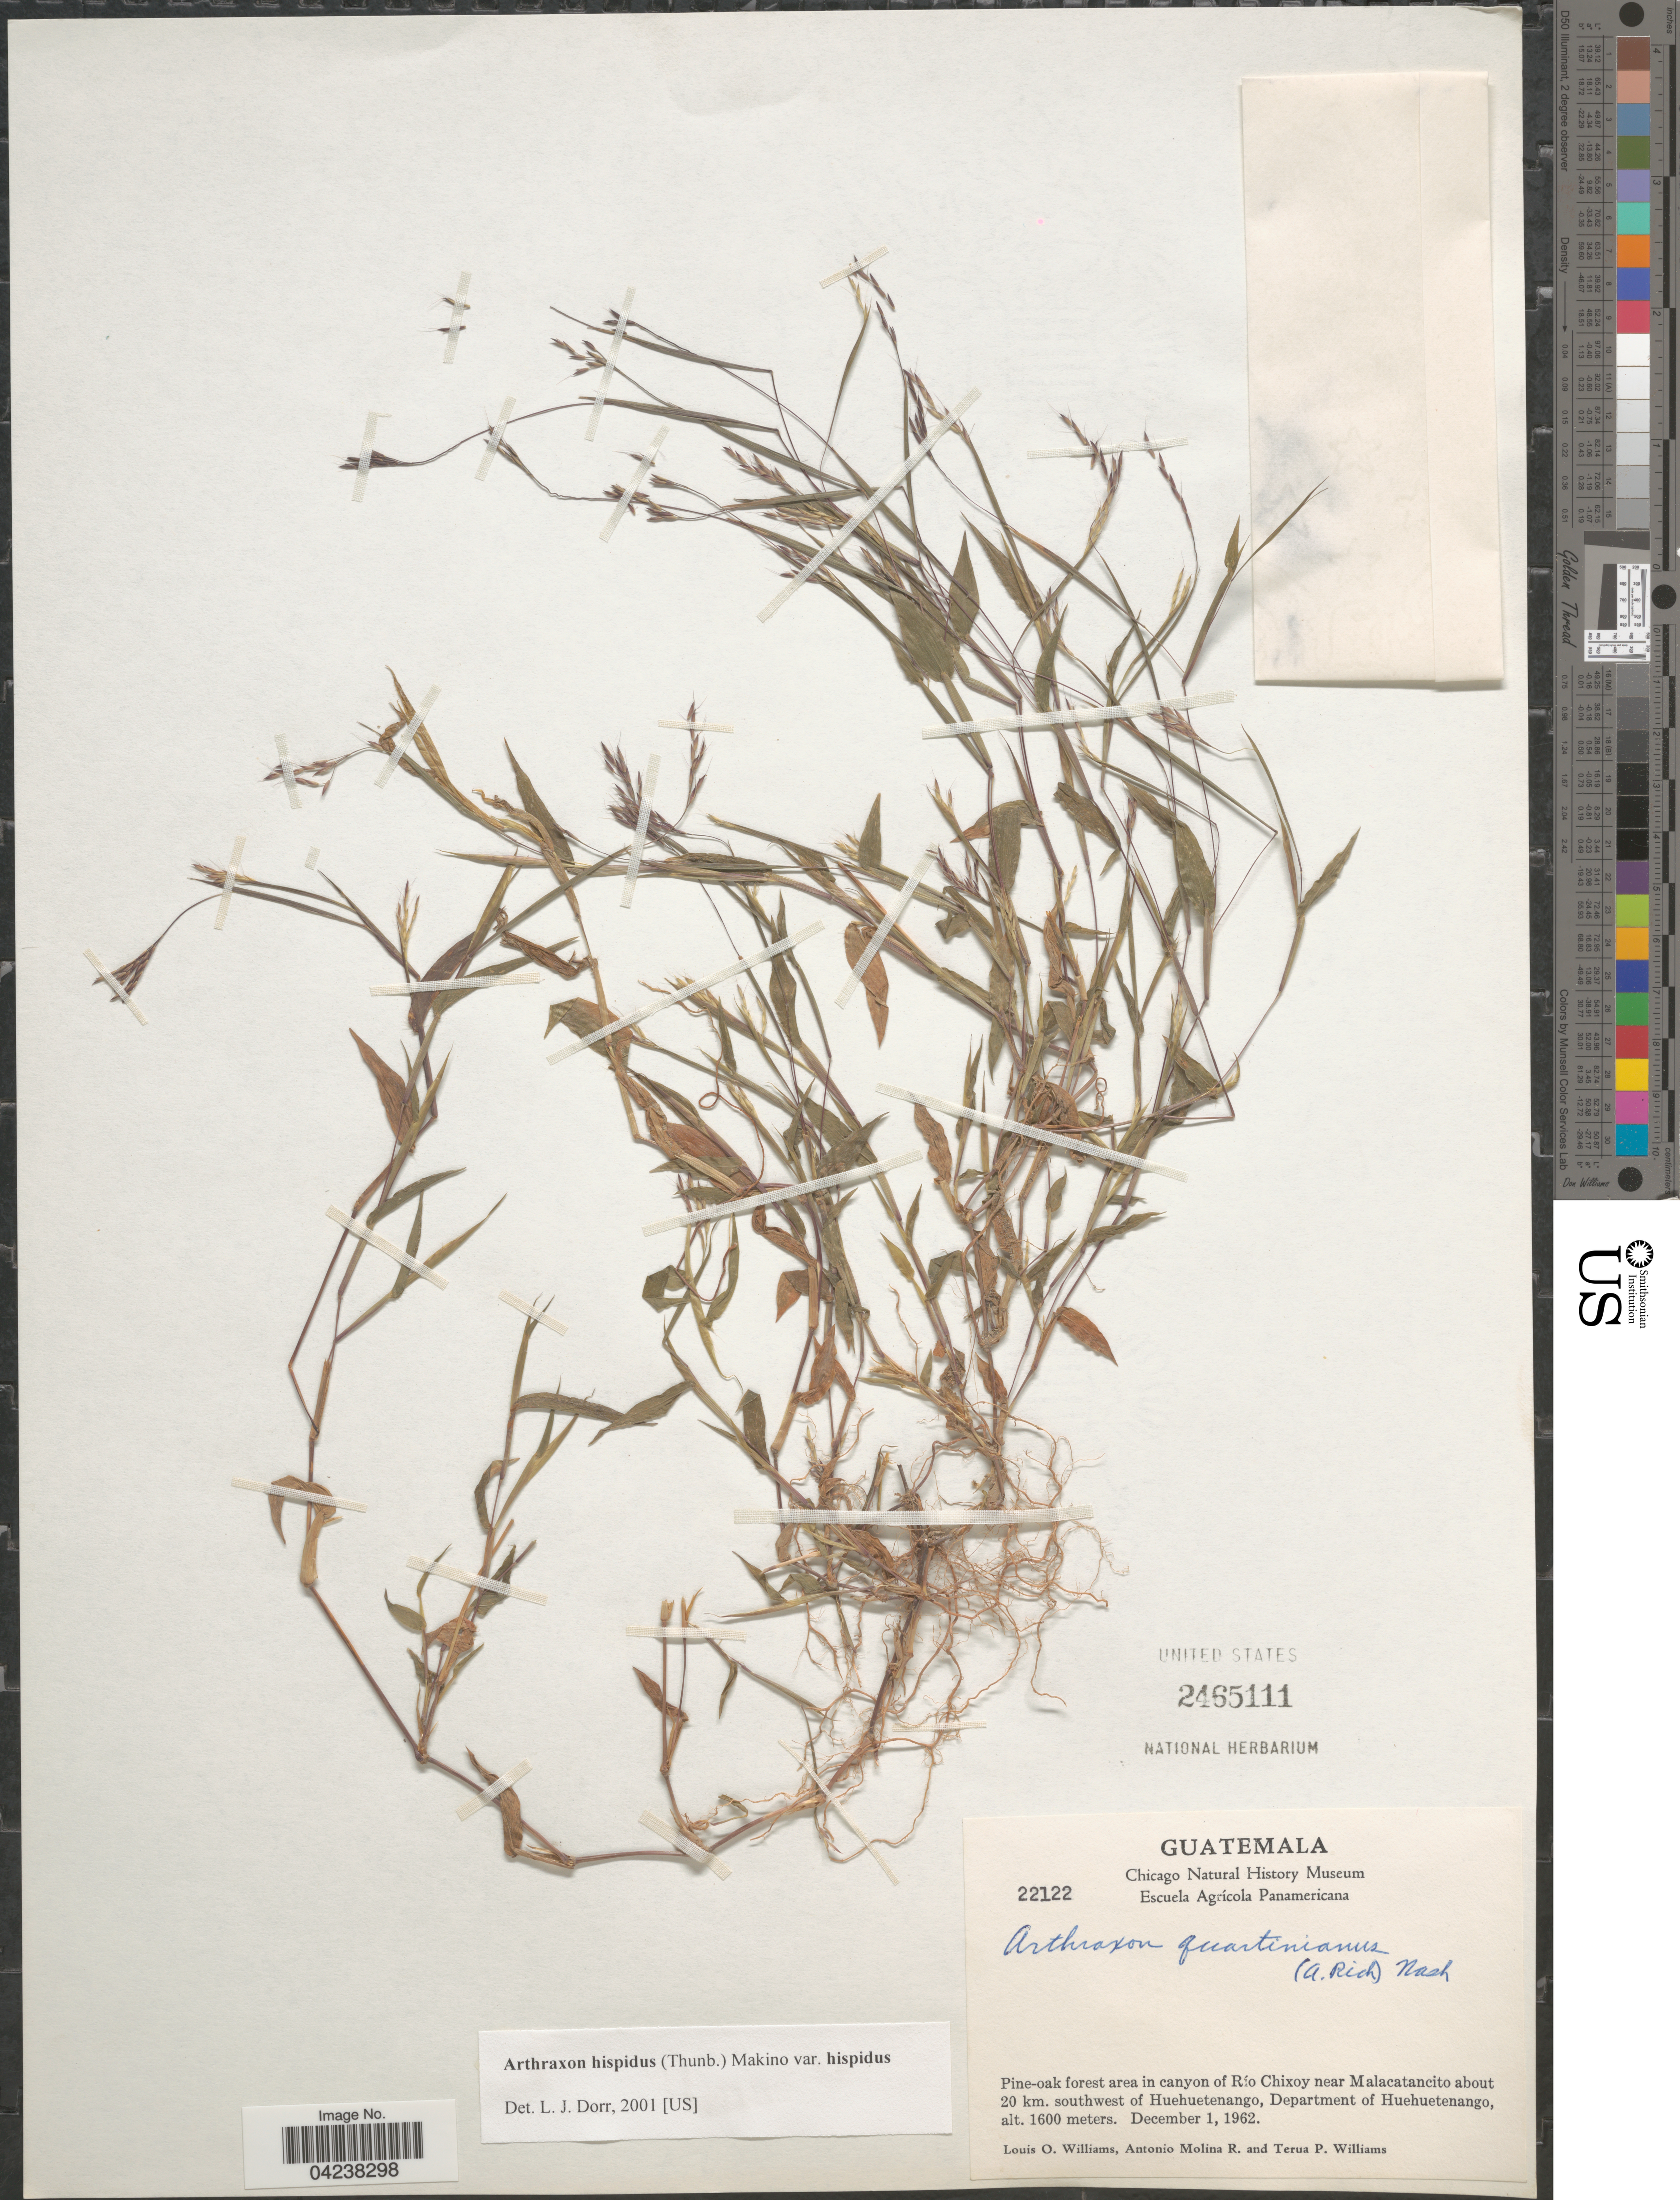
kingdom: Plantae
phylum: Tracheophyta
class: Liliopsida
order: Poales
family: Poaceae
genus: Arthraxon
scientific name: Arthraxon hispidus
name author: (Thunb.) Makino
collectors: L. O. Williams, A. Molina R. & T. Williams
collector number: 22122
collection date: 1962-12-01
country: Guatemala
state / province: Huehuetenango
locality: Pine-oak forest area in canyon of Río Chixoy near Malacatancito about 20 km. southwest of Huehuetenango, Department of Huehuetenango.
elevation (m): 1600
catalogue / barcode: US 2465111